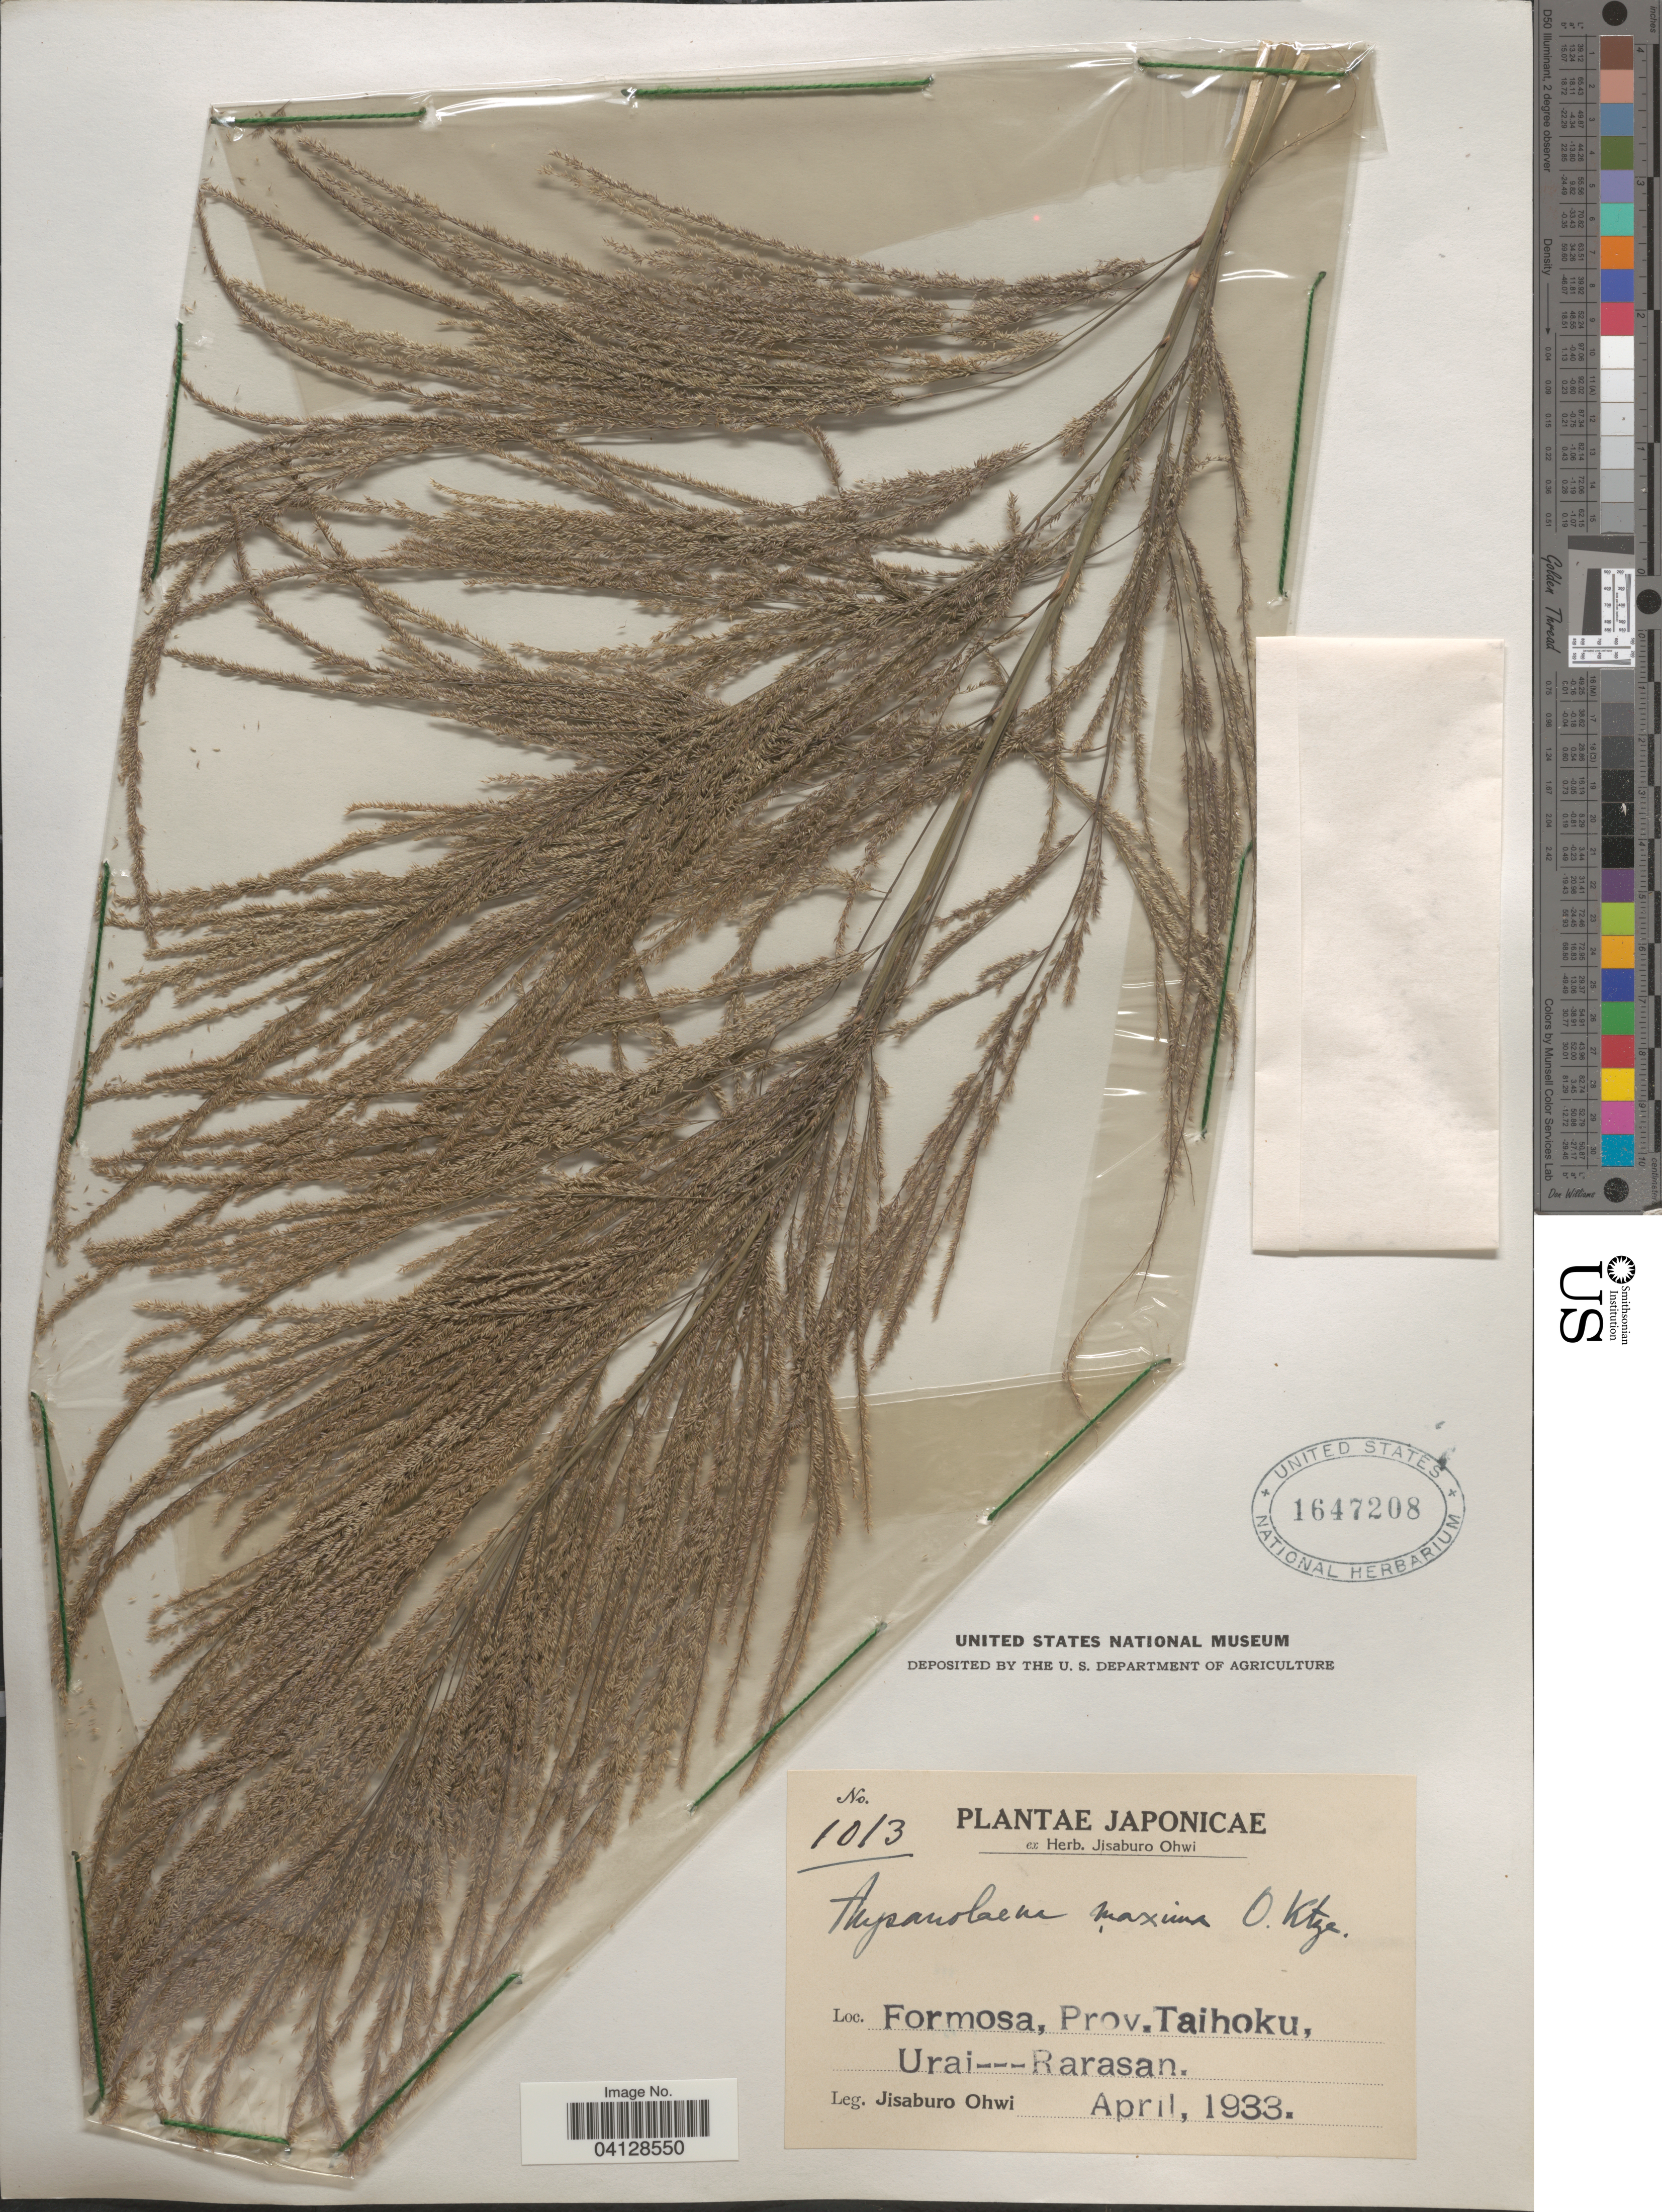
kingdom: Plantae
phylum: Tracheophyta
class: Liliopsida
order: Poales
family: Poaceae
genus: Thysanolaena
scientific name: Thysanolaena maxima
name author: (Roxb.) Kuntze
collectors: J. Ohwi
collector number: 1013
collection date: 1933-04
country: Japan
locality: Formosa, Prov. Taihoku, Urai---Rarasan.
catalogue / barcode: US 1647208